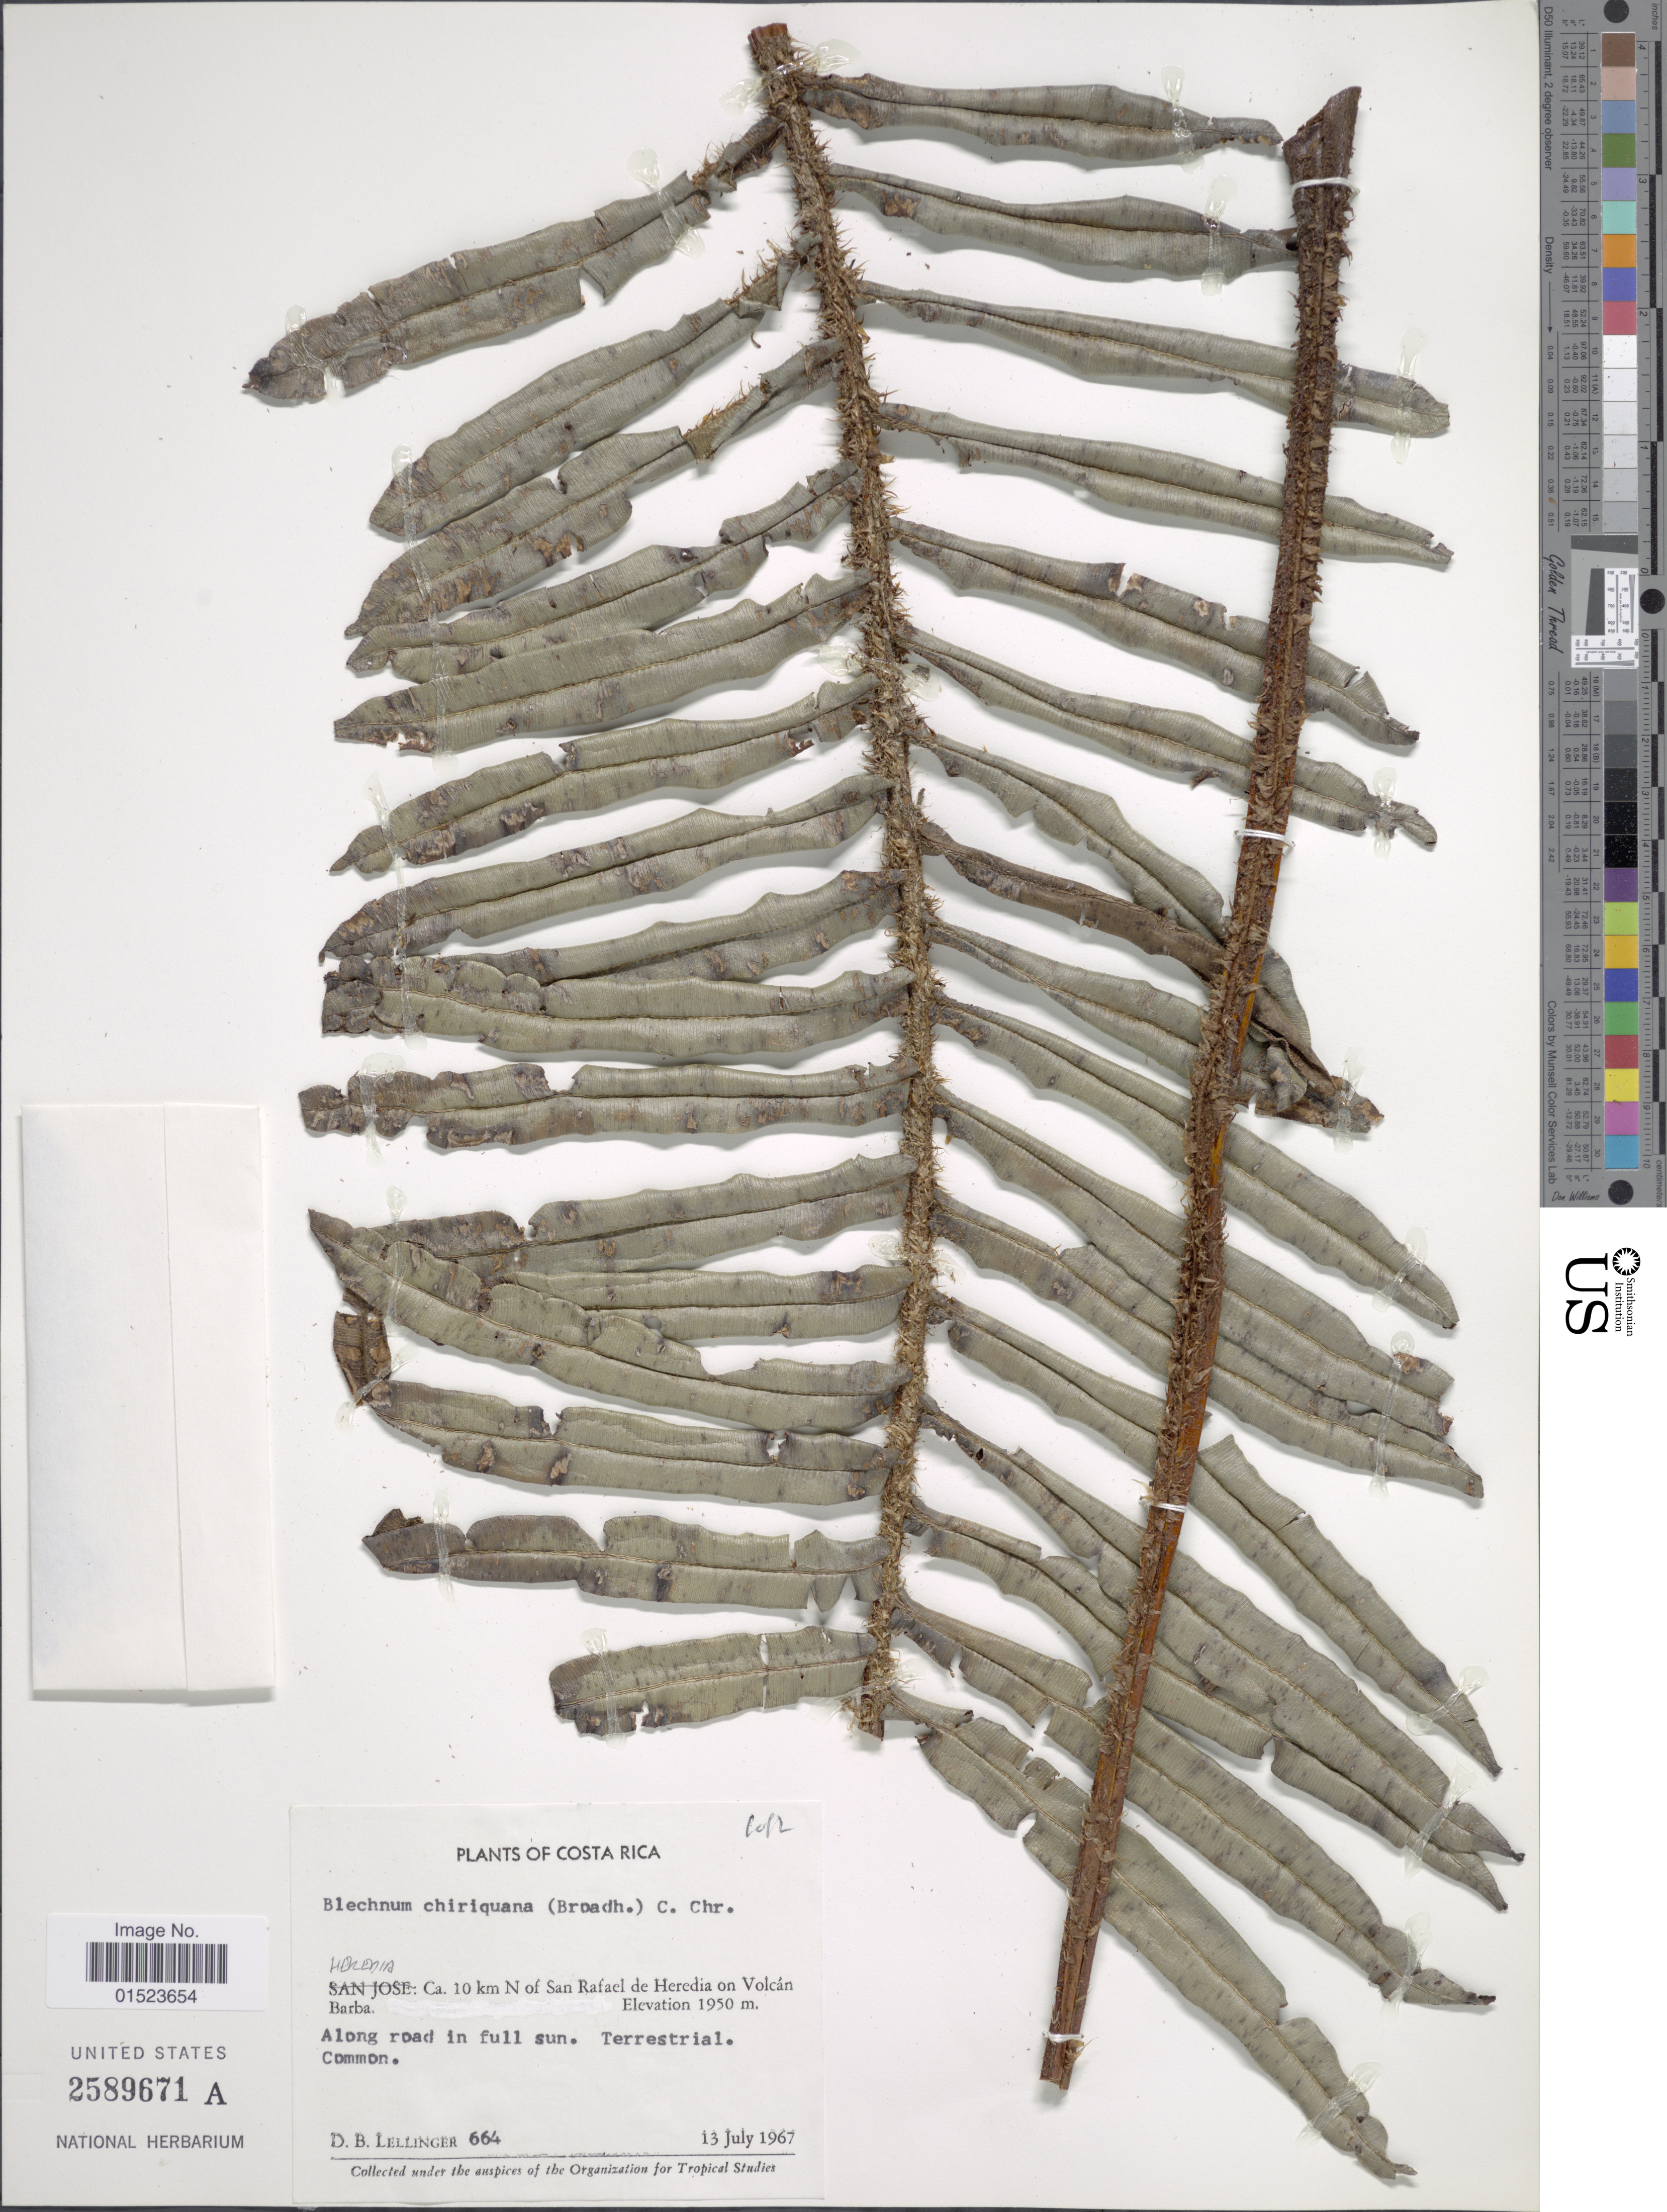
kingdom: Plantae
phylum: Tracheophyta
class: Polypodiopsida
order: Polypodiales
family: Blechnaceae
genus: Blechnum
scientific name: Blechnum chiriquanum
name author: (Broadh.) C. Chr.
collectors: D. B. Lellinger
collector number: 664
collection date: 1967-07-13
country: Costa Rica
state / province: Heredia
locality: Ca. 10 km N of San Rafael de Heredia on Volcán Barba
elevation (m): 1950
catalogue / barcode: US 2589671A